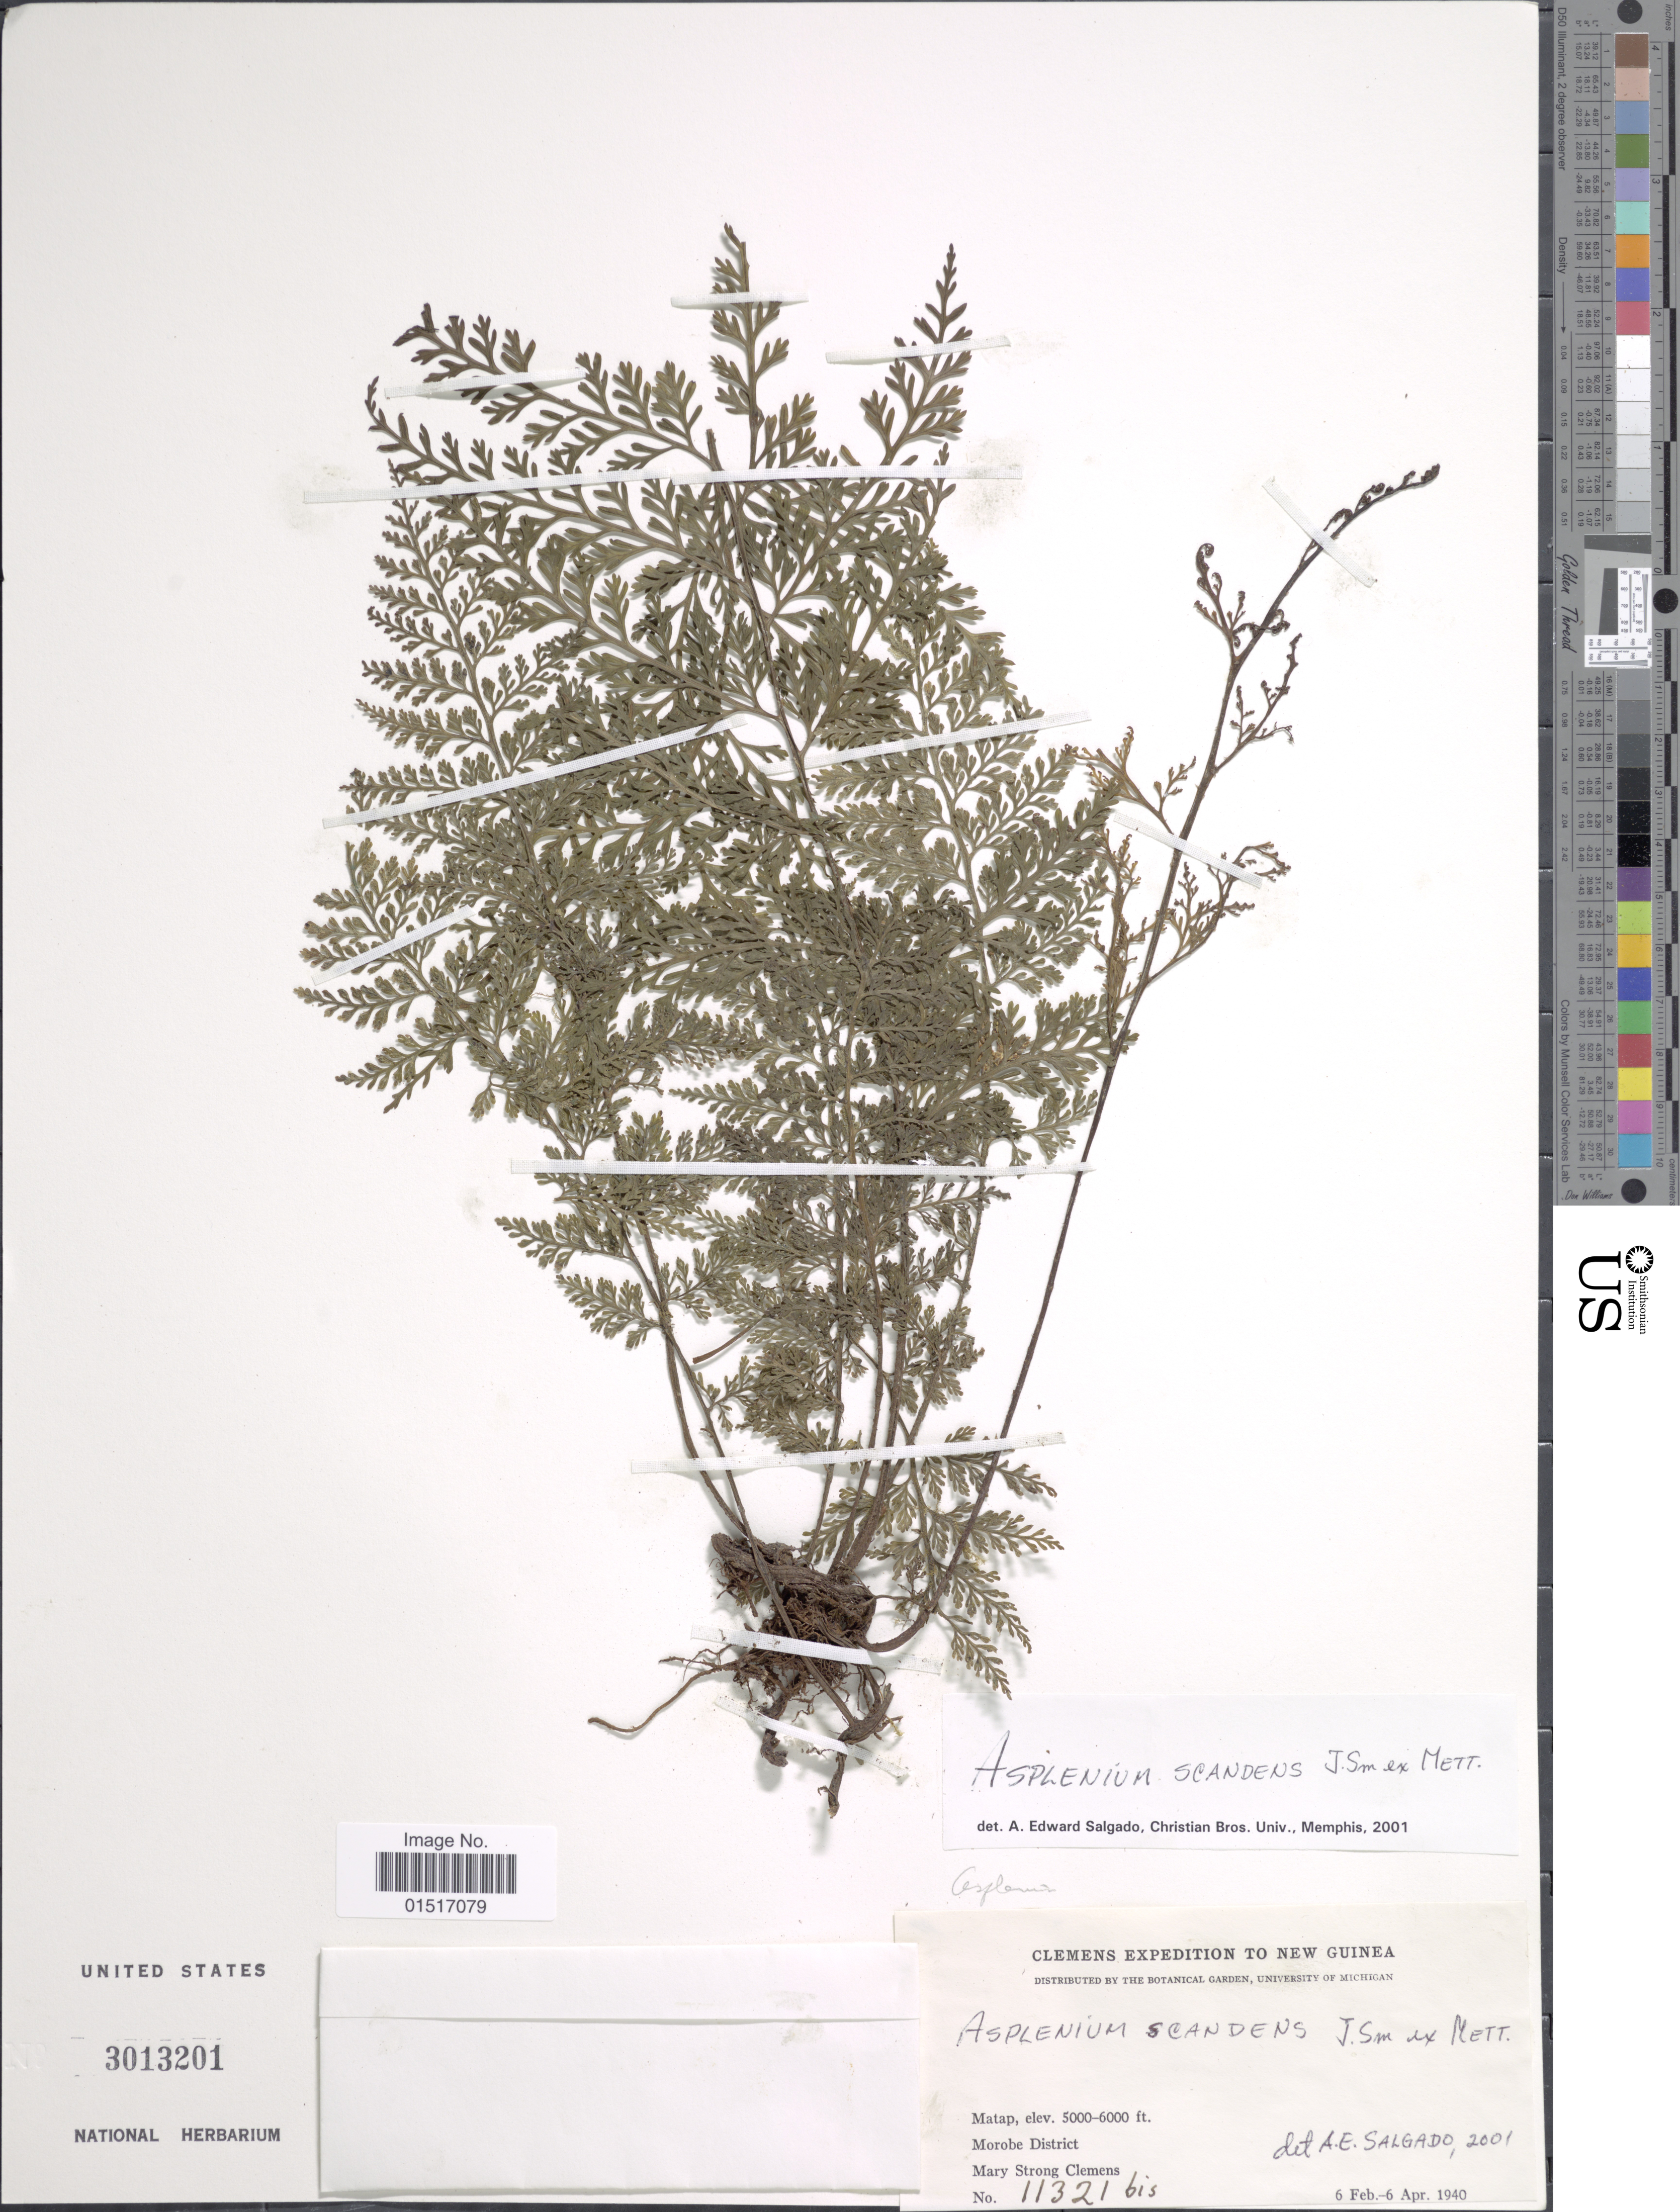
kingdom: Plantae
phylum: Tracheophyta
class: Polypodiopsida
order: Polypodiales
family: Aspleniaceae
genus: Asplenium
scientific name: Asplenium scandens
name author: J. Sm. ex Mett.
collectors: M. S. Clemens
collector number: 11321 bis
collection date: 1940-02-06/1940-04-06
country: Papua New Guinea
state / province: Morobe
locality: New Guinea, Matap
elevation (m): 1524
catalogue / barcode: US 3013201